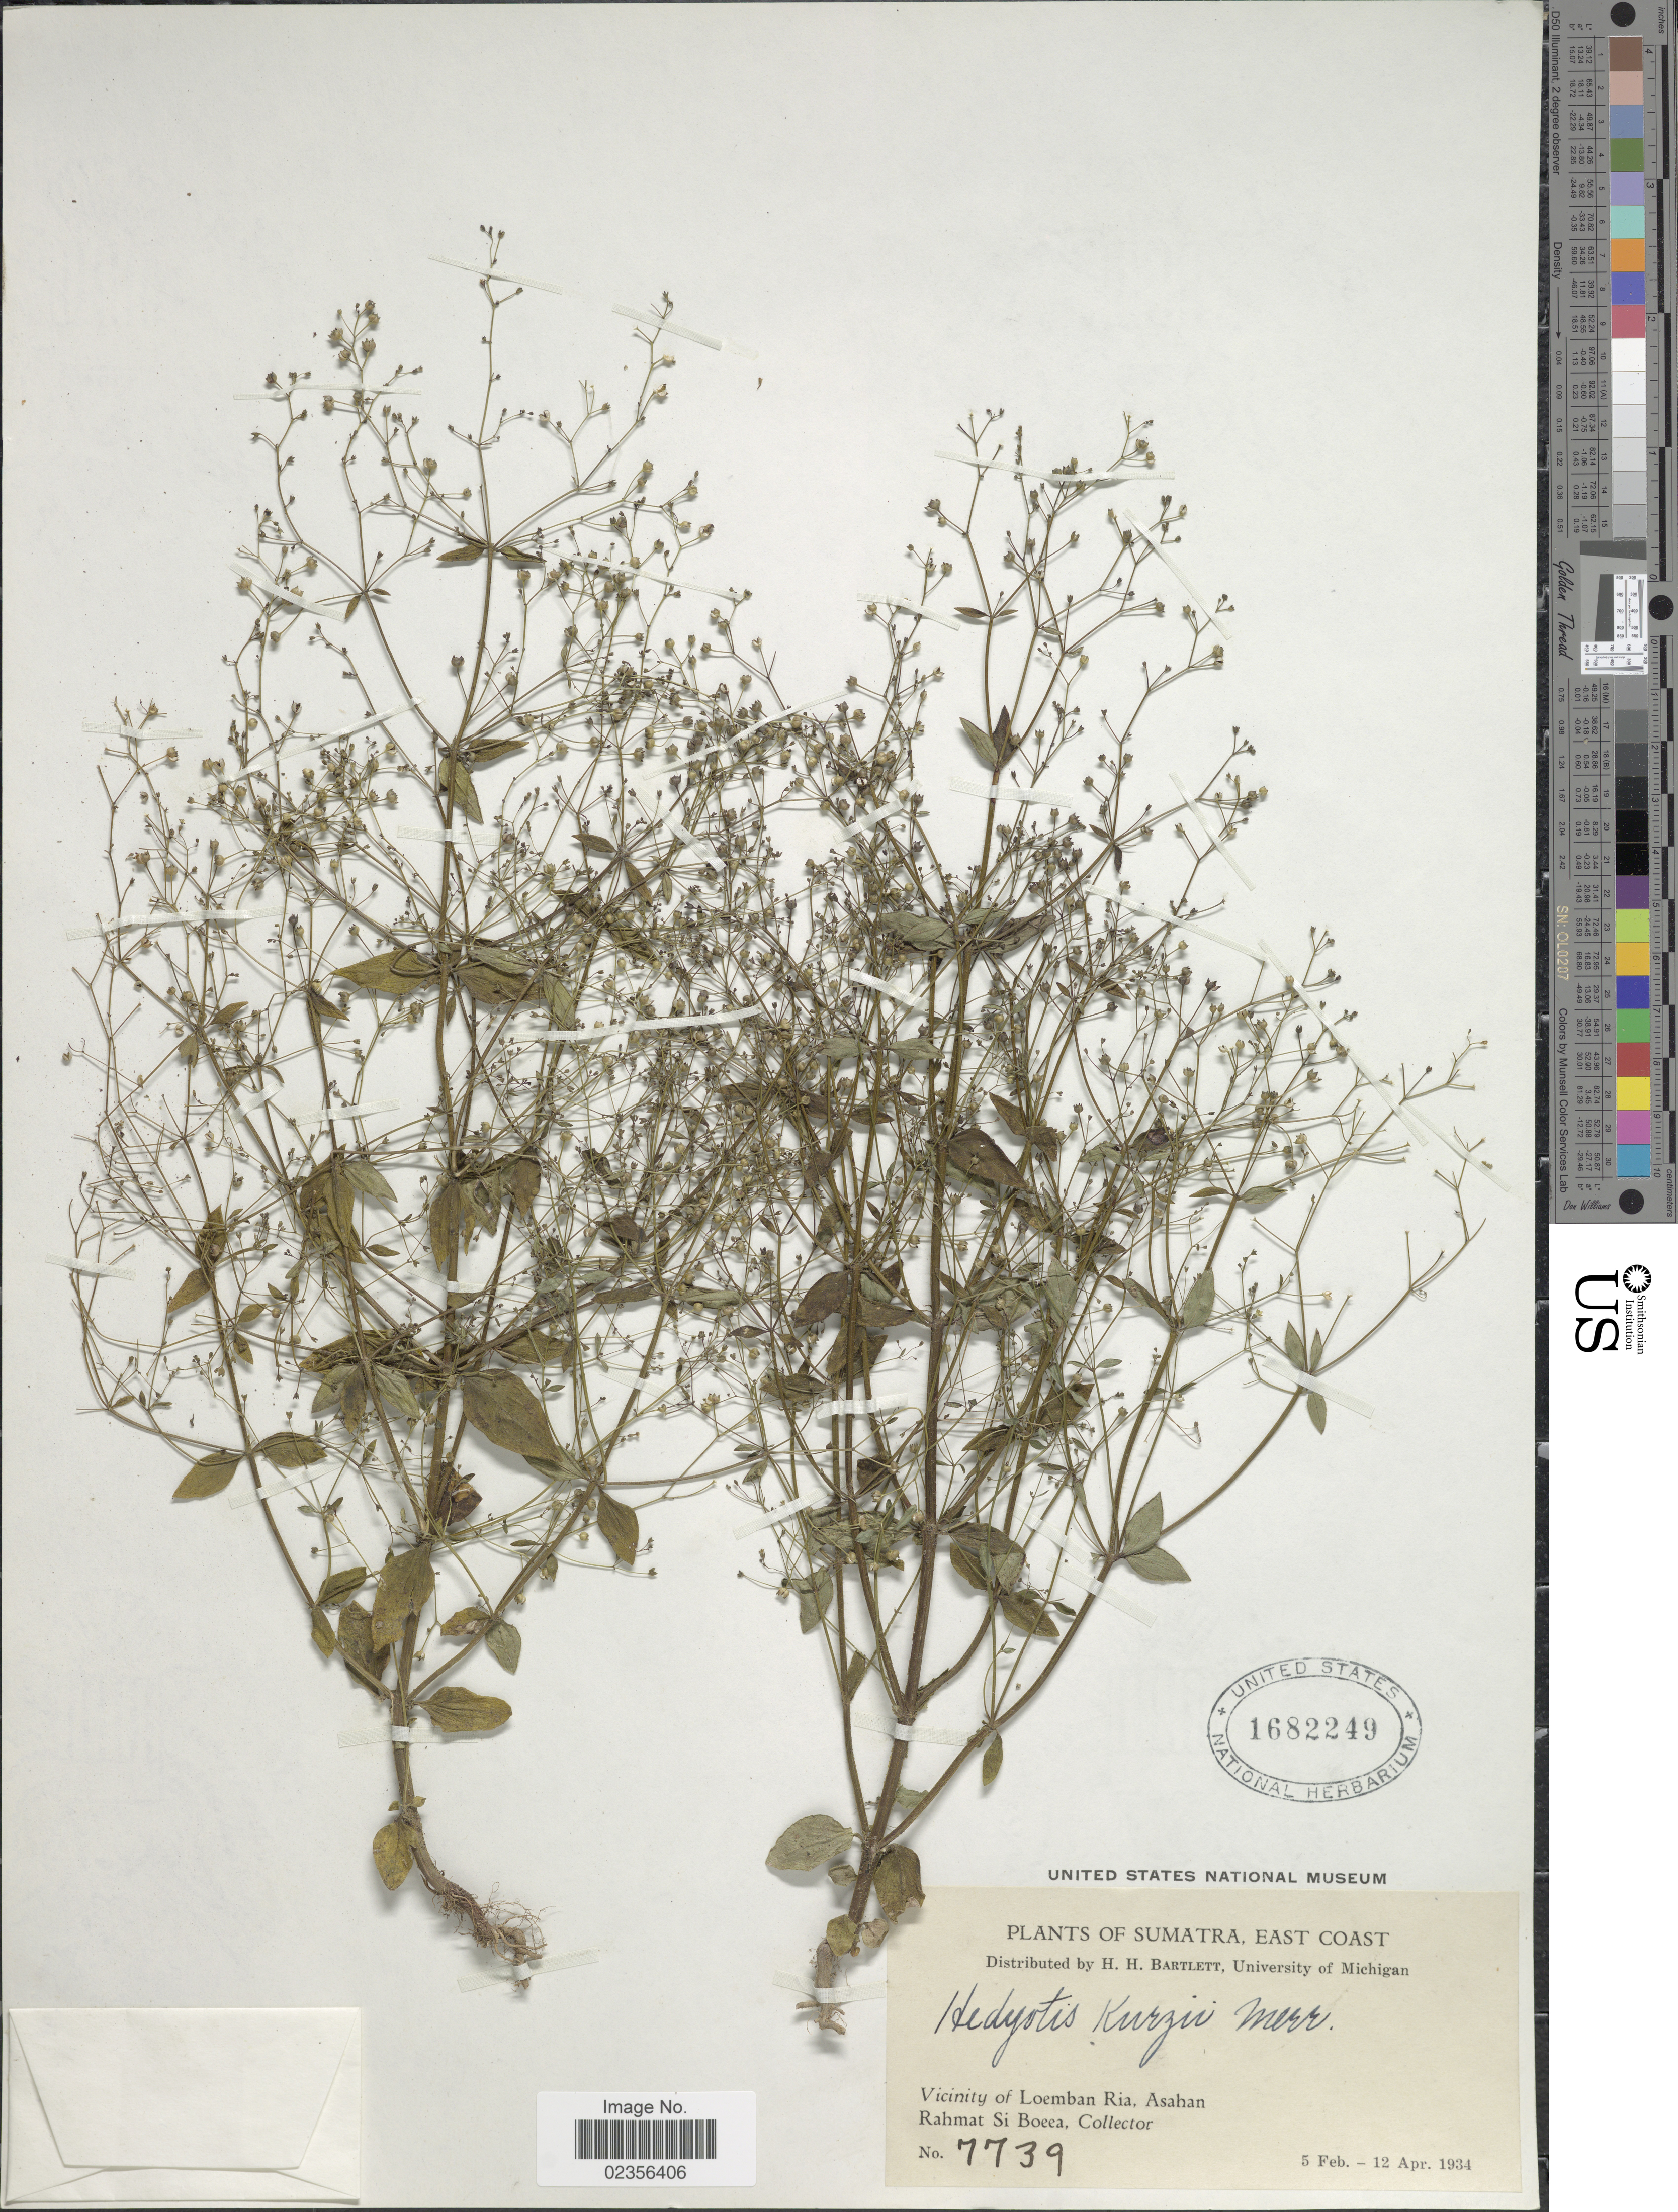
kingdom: Plantae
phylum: Tracheophyta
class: Magnoliopsida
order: Gentianales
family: Rubiaceae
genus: Hedyotis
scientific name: Hedyotis kurzii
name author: Merr.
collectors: Rahmat Si Boeea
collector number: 7739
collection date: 1934-02-05/1934-04-12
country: Indonesia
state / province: Sumatra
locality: Sumatra, East Coast, Vicinity of Loemban Ria, Asahan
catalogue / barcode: US 1682249